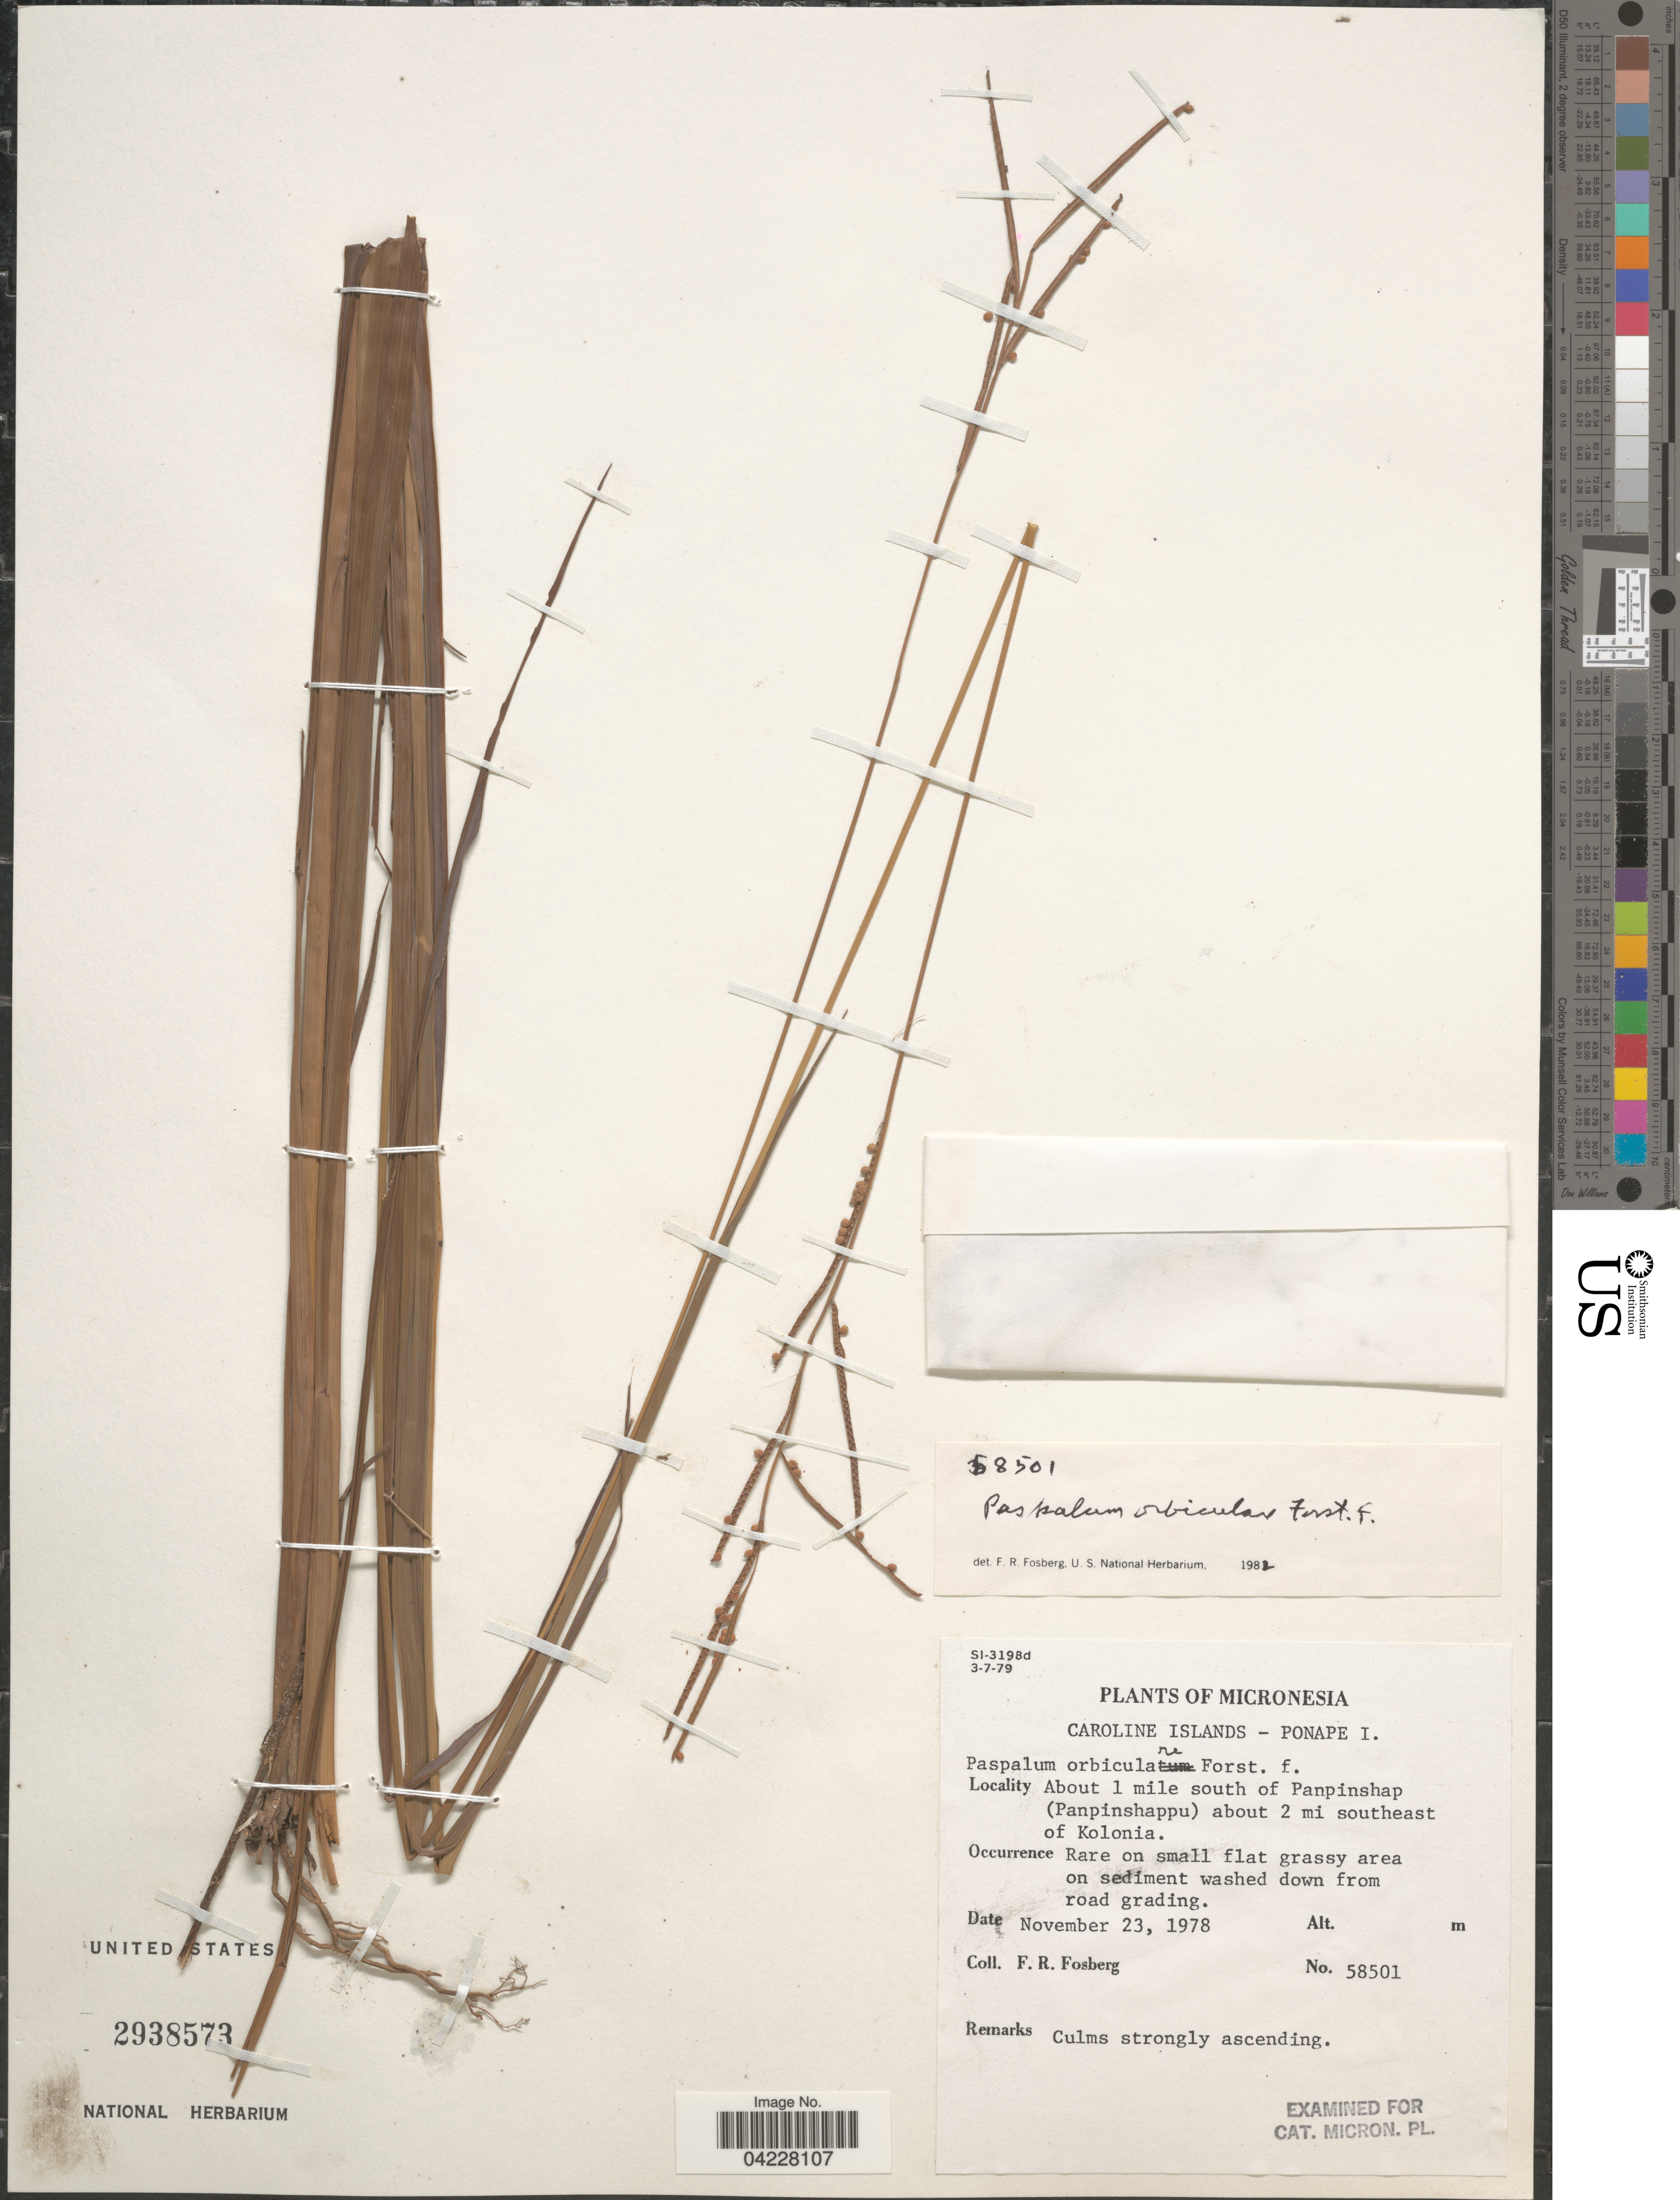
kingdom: Plantae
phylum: Tracheophyta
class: Liliopsida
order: Poales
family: Poaceae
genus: Paspalum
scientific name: Paspalum orbiculare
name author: G. Forst.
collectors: F. R. Fosberg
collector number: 58501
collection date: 1978-11-23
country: Micronesia, Federated States of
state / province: Pohnpei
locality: Micronesia. Caroline Islands - Ponape I. About 1 mile south of Panpinshap (Panpinshappu) about 2 mi southeast of Kolonia.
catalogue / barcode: US 2938573